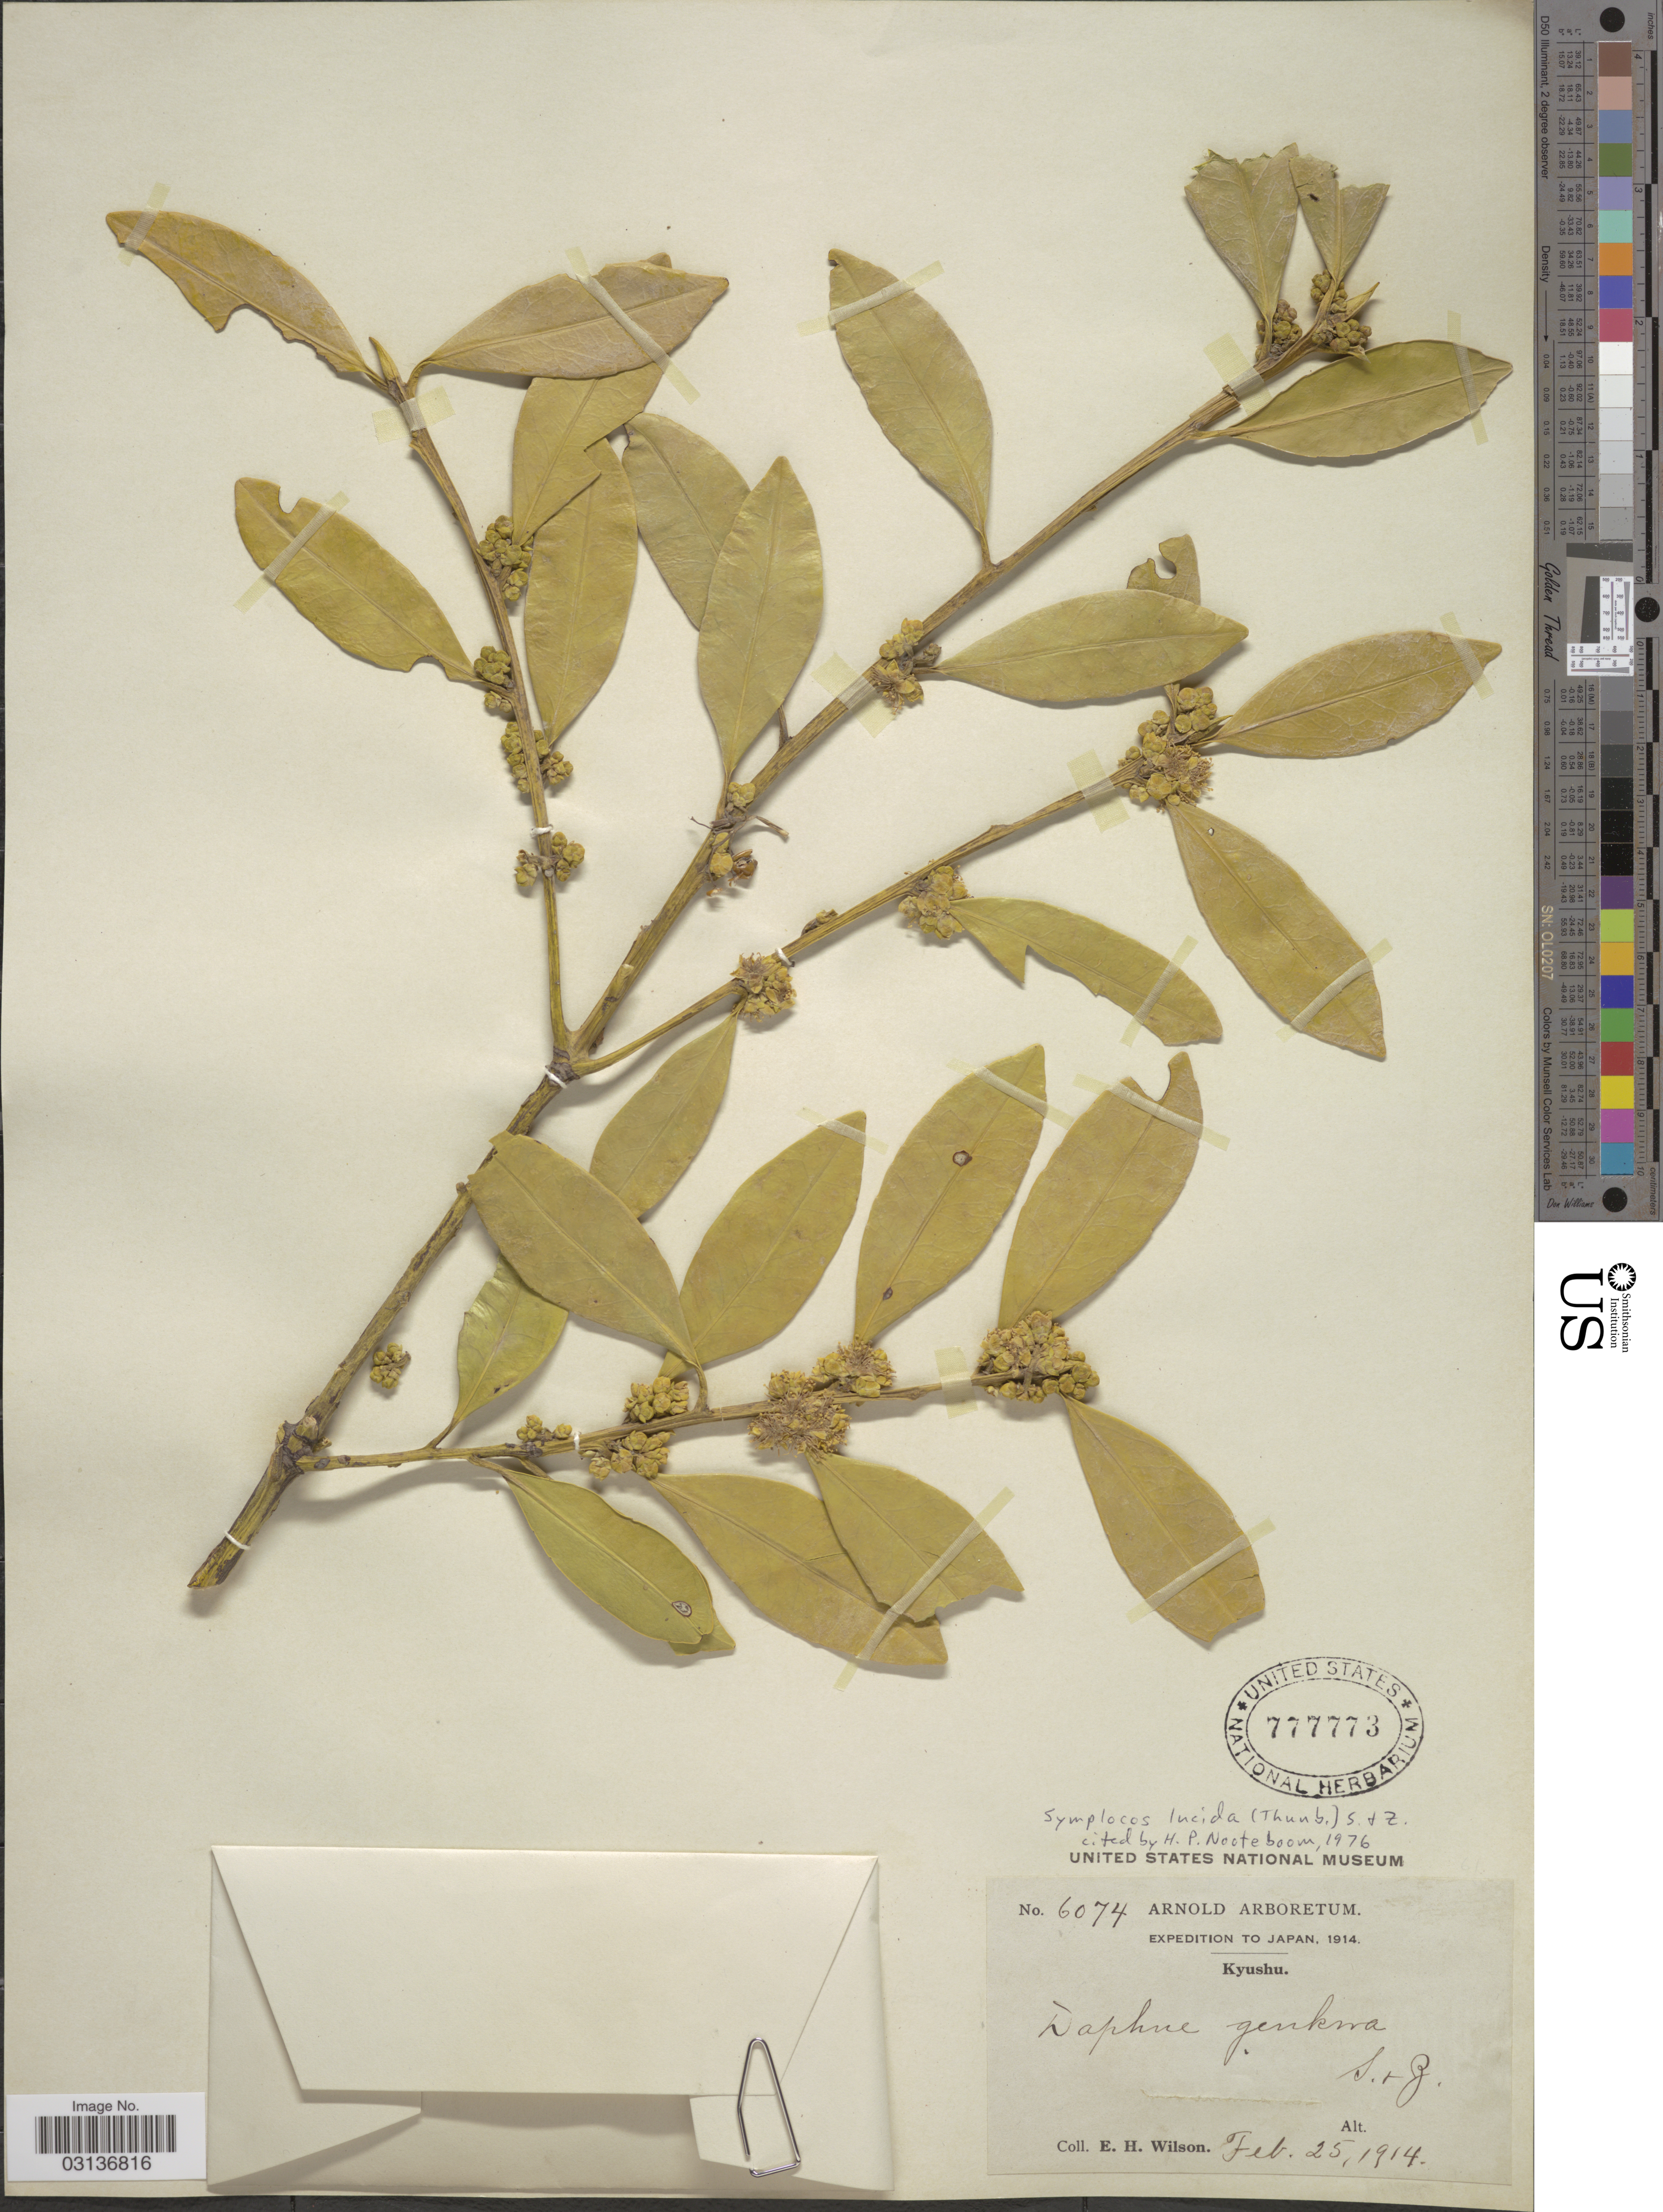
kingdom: Plantae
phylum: Tracheophyta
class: Magnoliopsida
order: Ericales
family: Symplocaceae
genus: Symplocos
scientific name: Symplocos lucida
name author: (Thurb.) Siebold & Zucc.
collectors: E. Wilson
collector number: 6074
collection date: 1914-02-25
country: Japan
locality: Kyushu.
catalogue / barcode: US 777773